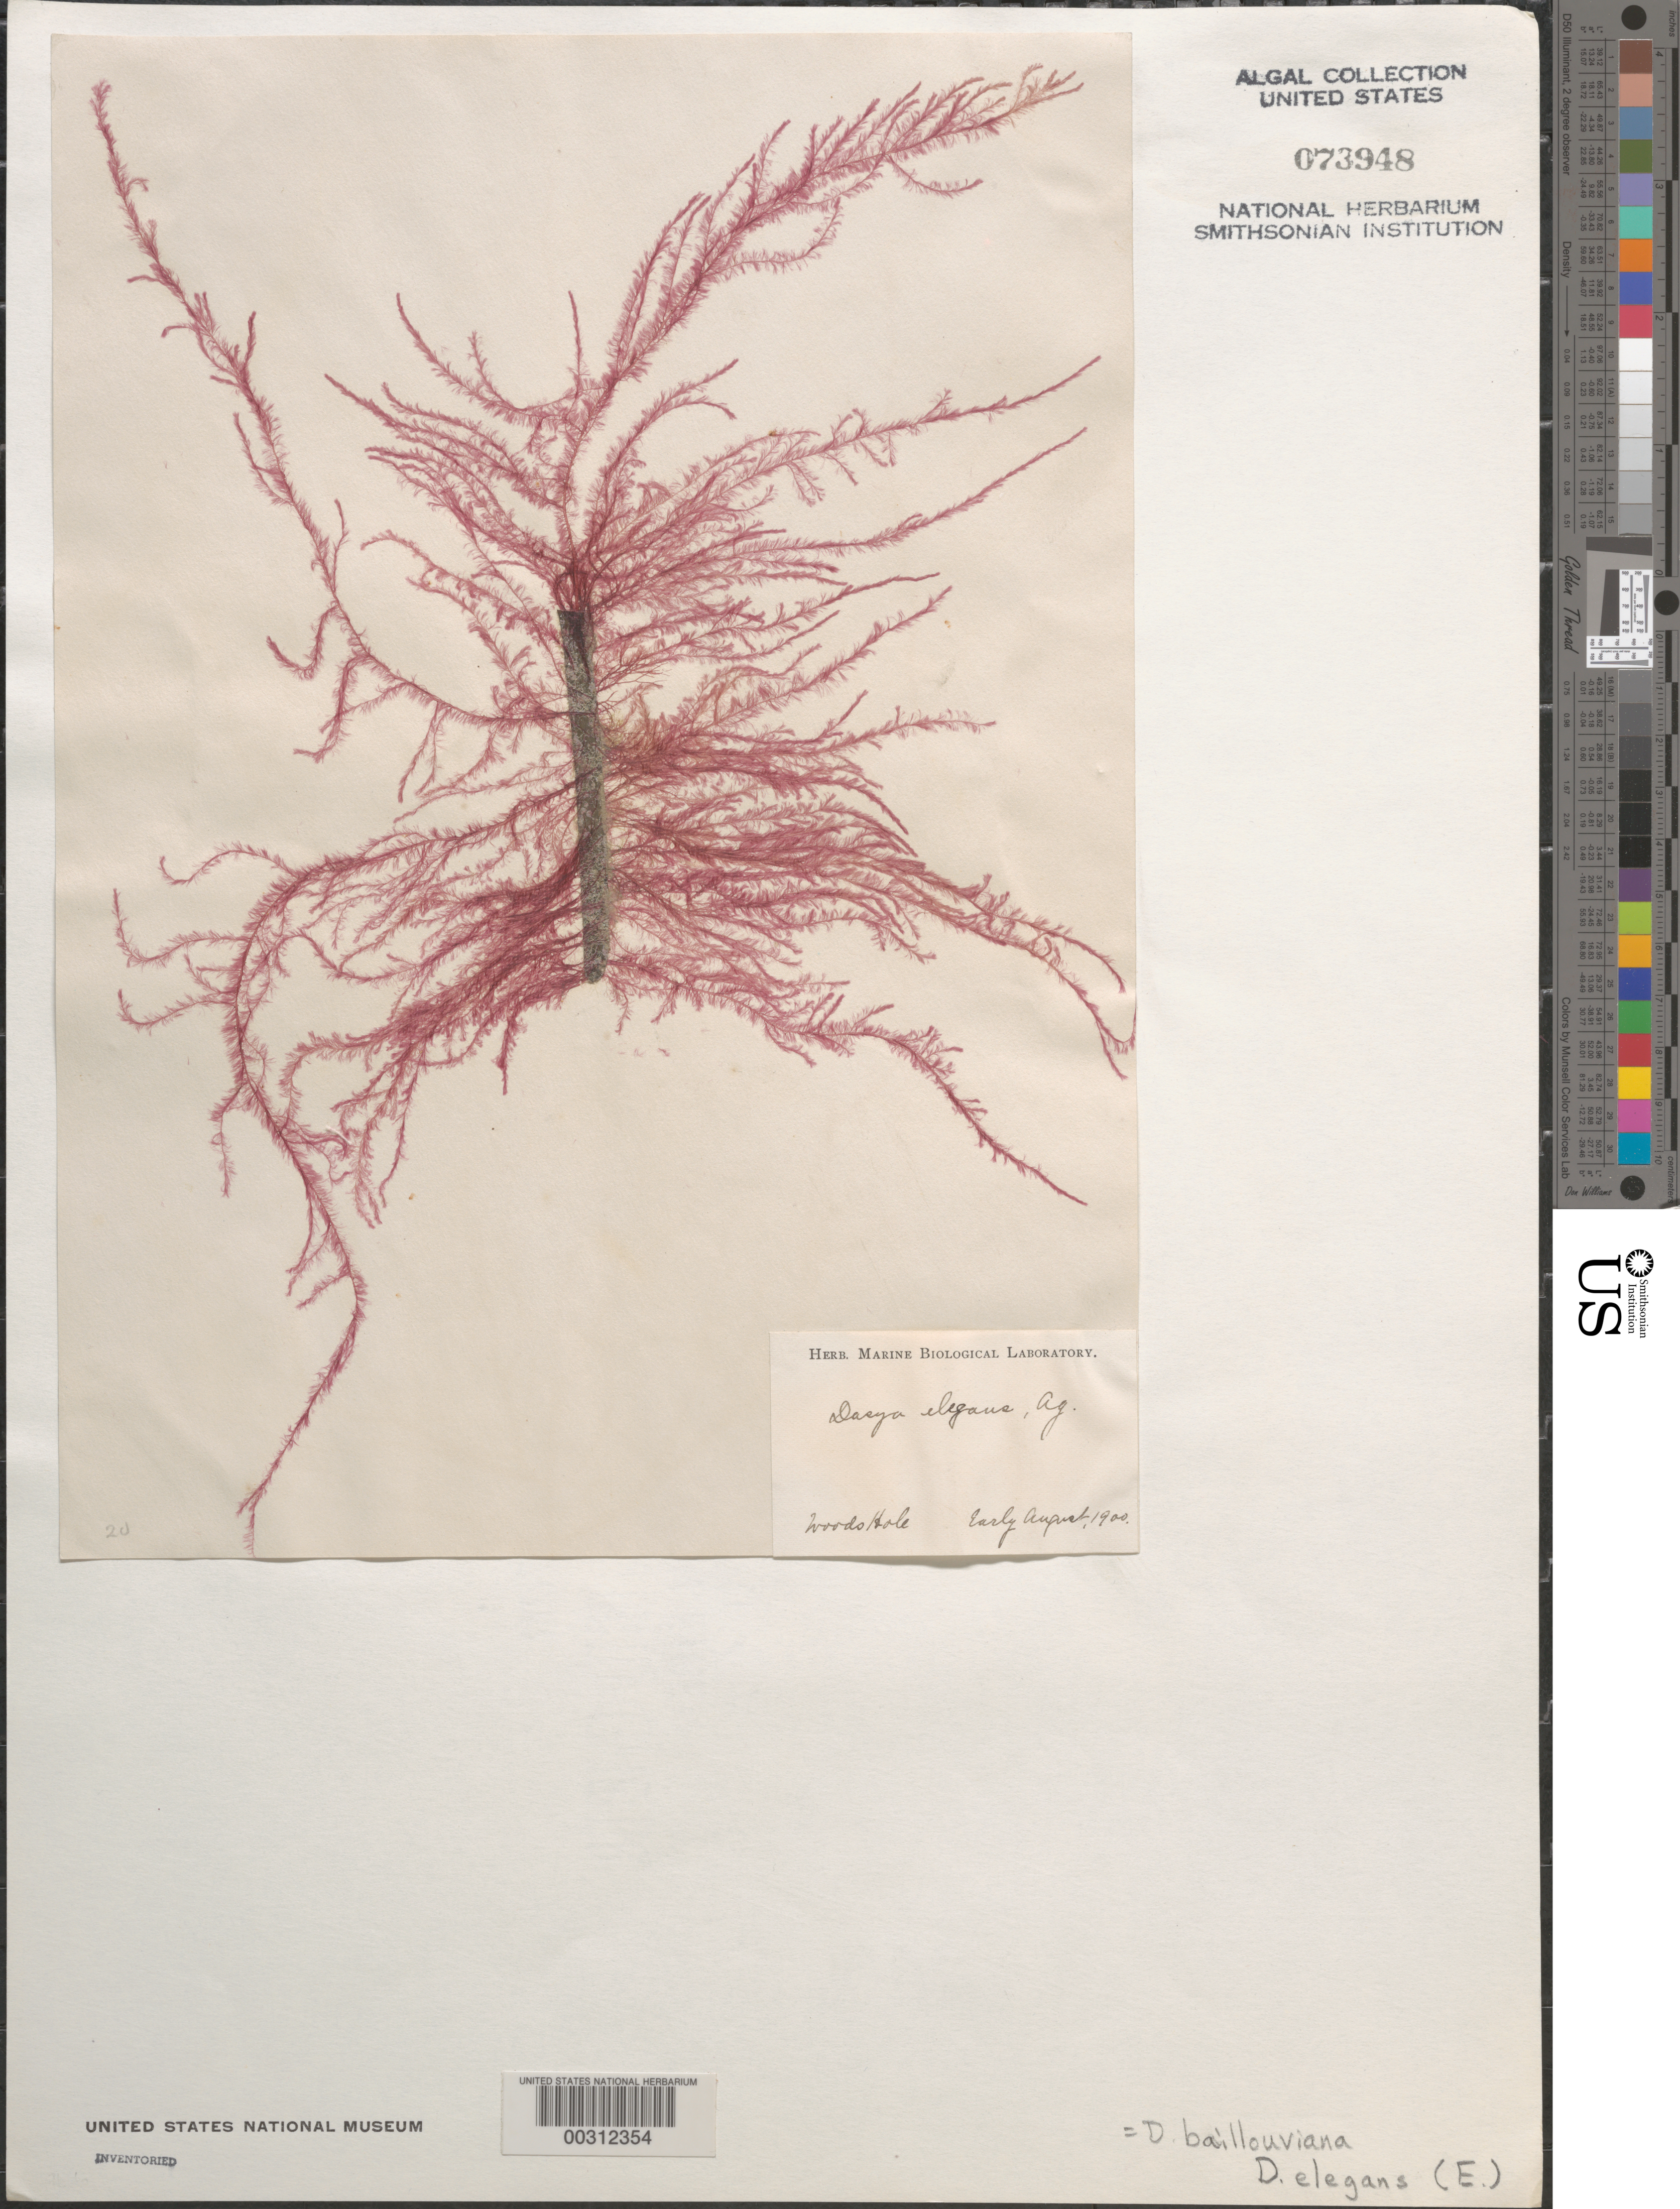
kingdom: Plantae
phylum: Rhodophyta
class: Florideophyceae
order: Ceramiales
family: Dasyaceae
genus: Dasya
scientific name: Dasya pedicellata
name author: (C. Agardh) C. Agardh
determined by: Algae name updating Project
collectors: Marine Biological Lab (Herb.)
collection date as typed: Aug 1900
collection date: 1900-08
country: United States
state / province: Massachusetts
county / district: Barnstable County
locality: Woods Hole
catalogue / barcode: US 73948